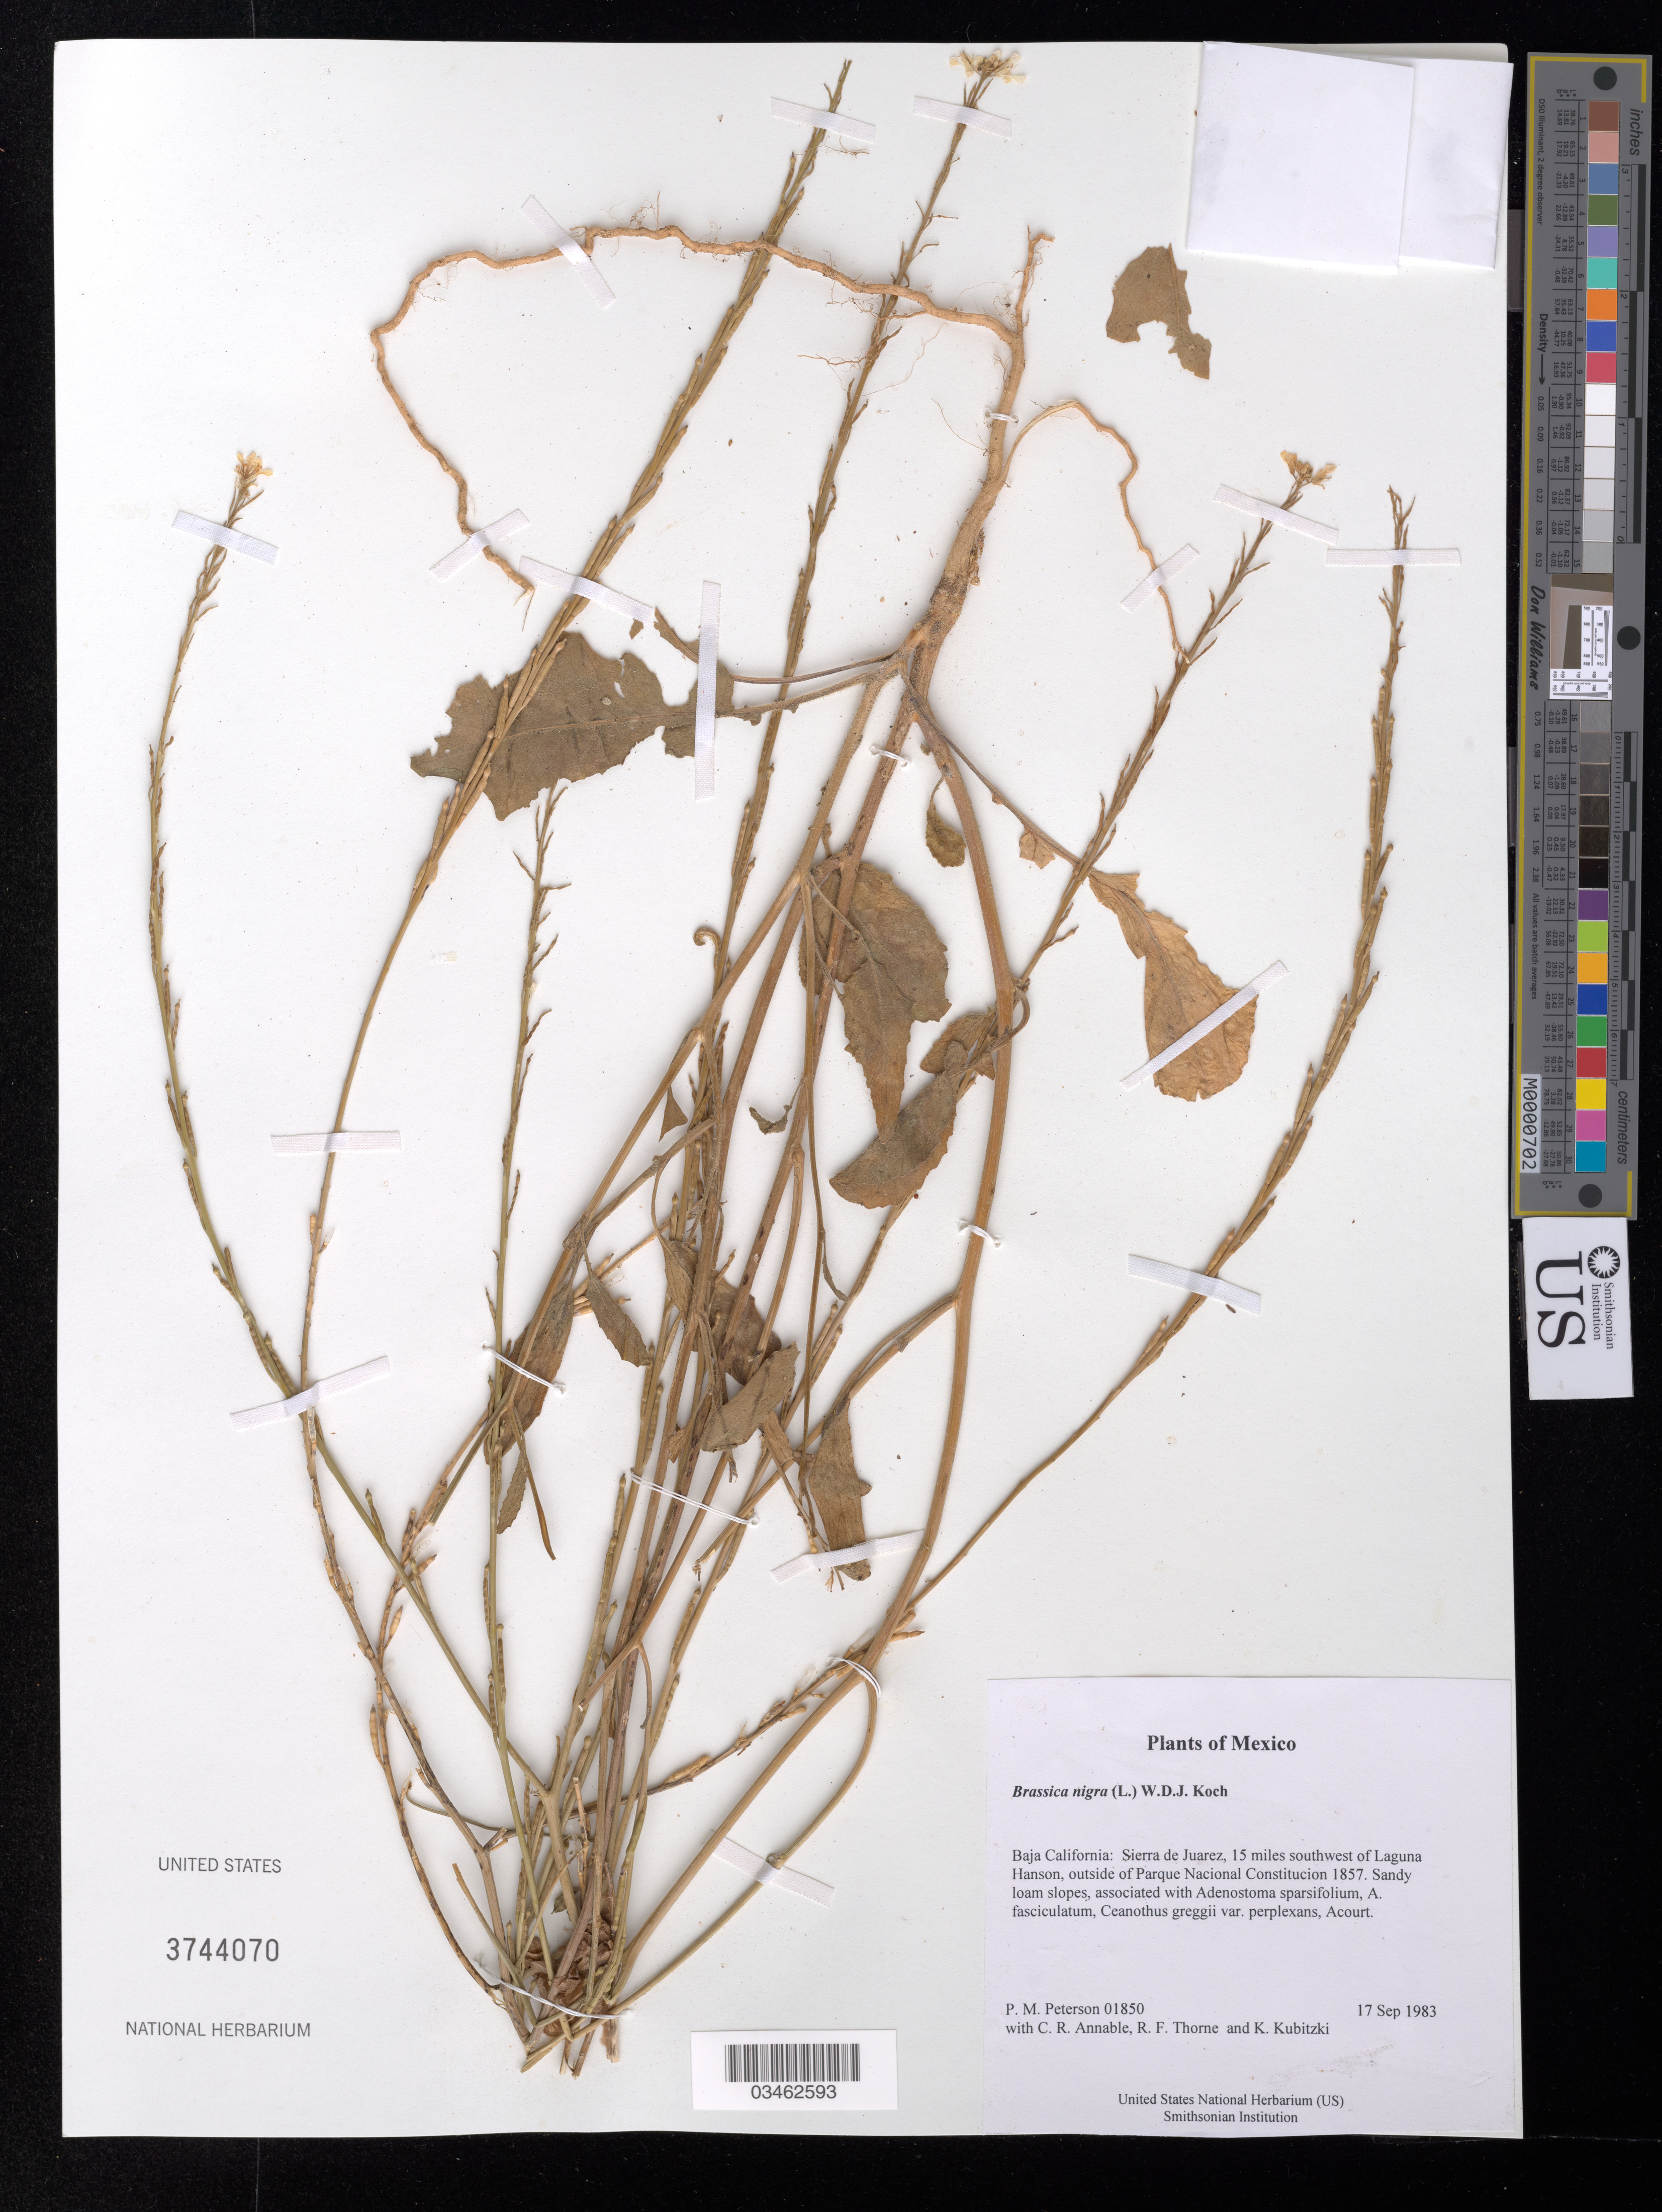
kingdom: Plantae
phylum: Tracheophyta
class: Magnoliopsida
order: Brassicales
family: Brassicaceae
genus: Brassica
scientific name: Brassica nigra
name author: (L.) W.D.J. Koch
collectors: P. M. Peterson, C. R. Annable, R. F. Thorne & K. Kubitzki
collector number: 01850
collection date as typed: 17 Sep 1983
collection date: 1983-09-17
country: Mexico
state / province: Baja California Norte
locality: Sierra de Juarez, 15 miles southwest of Laguna Hanson, outside of Parque Nacional Constitucion 1857.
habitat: Sandy loam slopes, associated with Adenostoma sparsifolium, A. fasciculatum, Ceanothus greggii var. perplexans, Acourt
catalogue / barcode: US 3744070